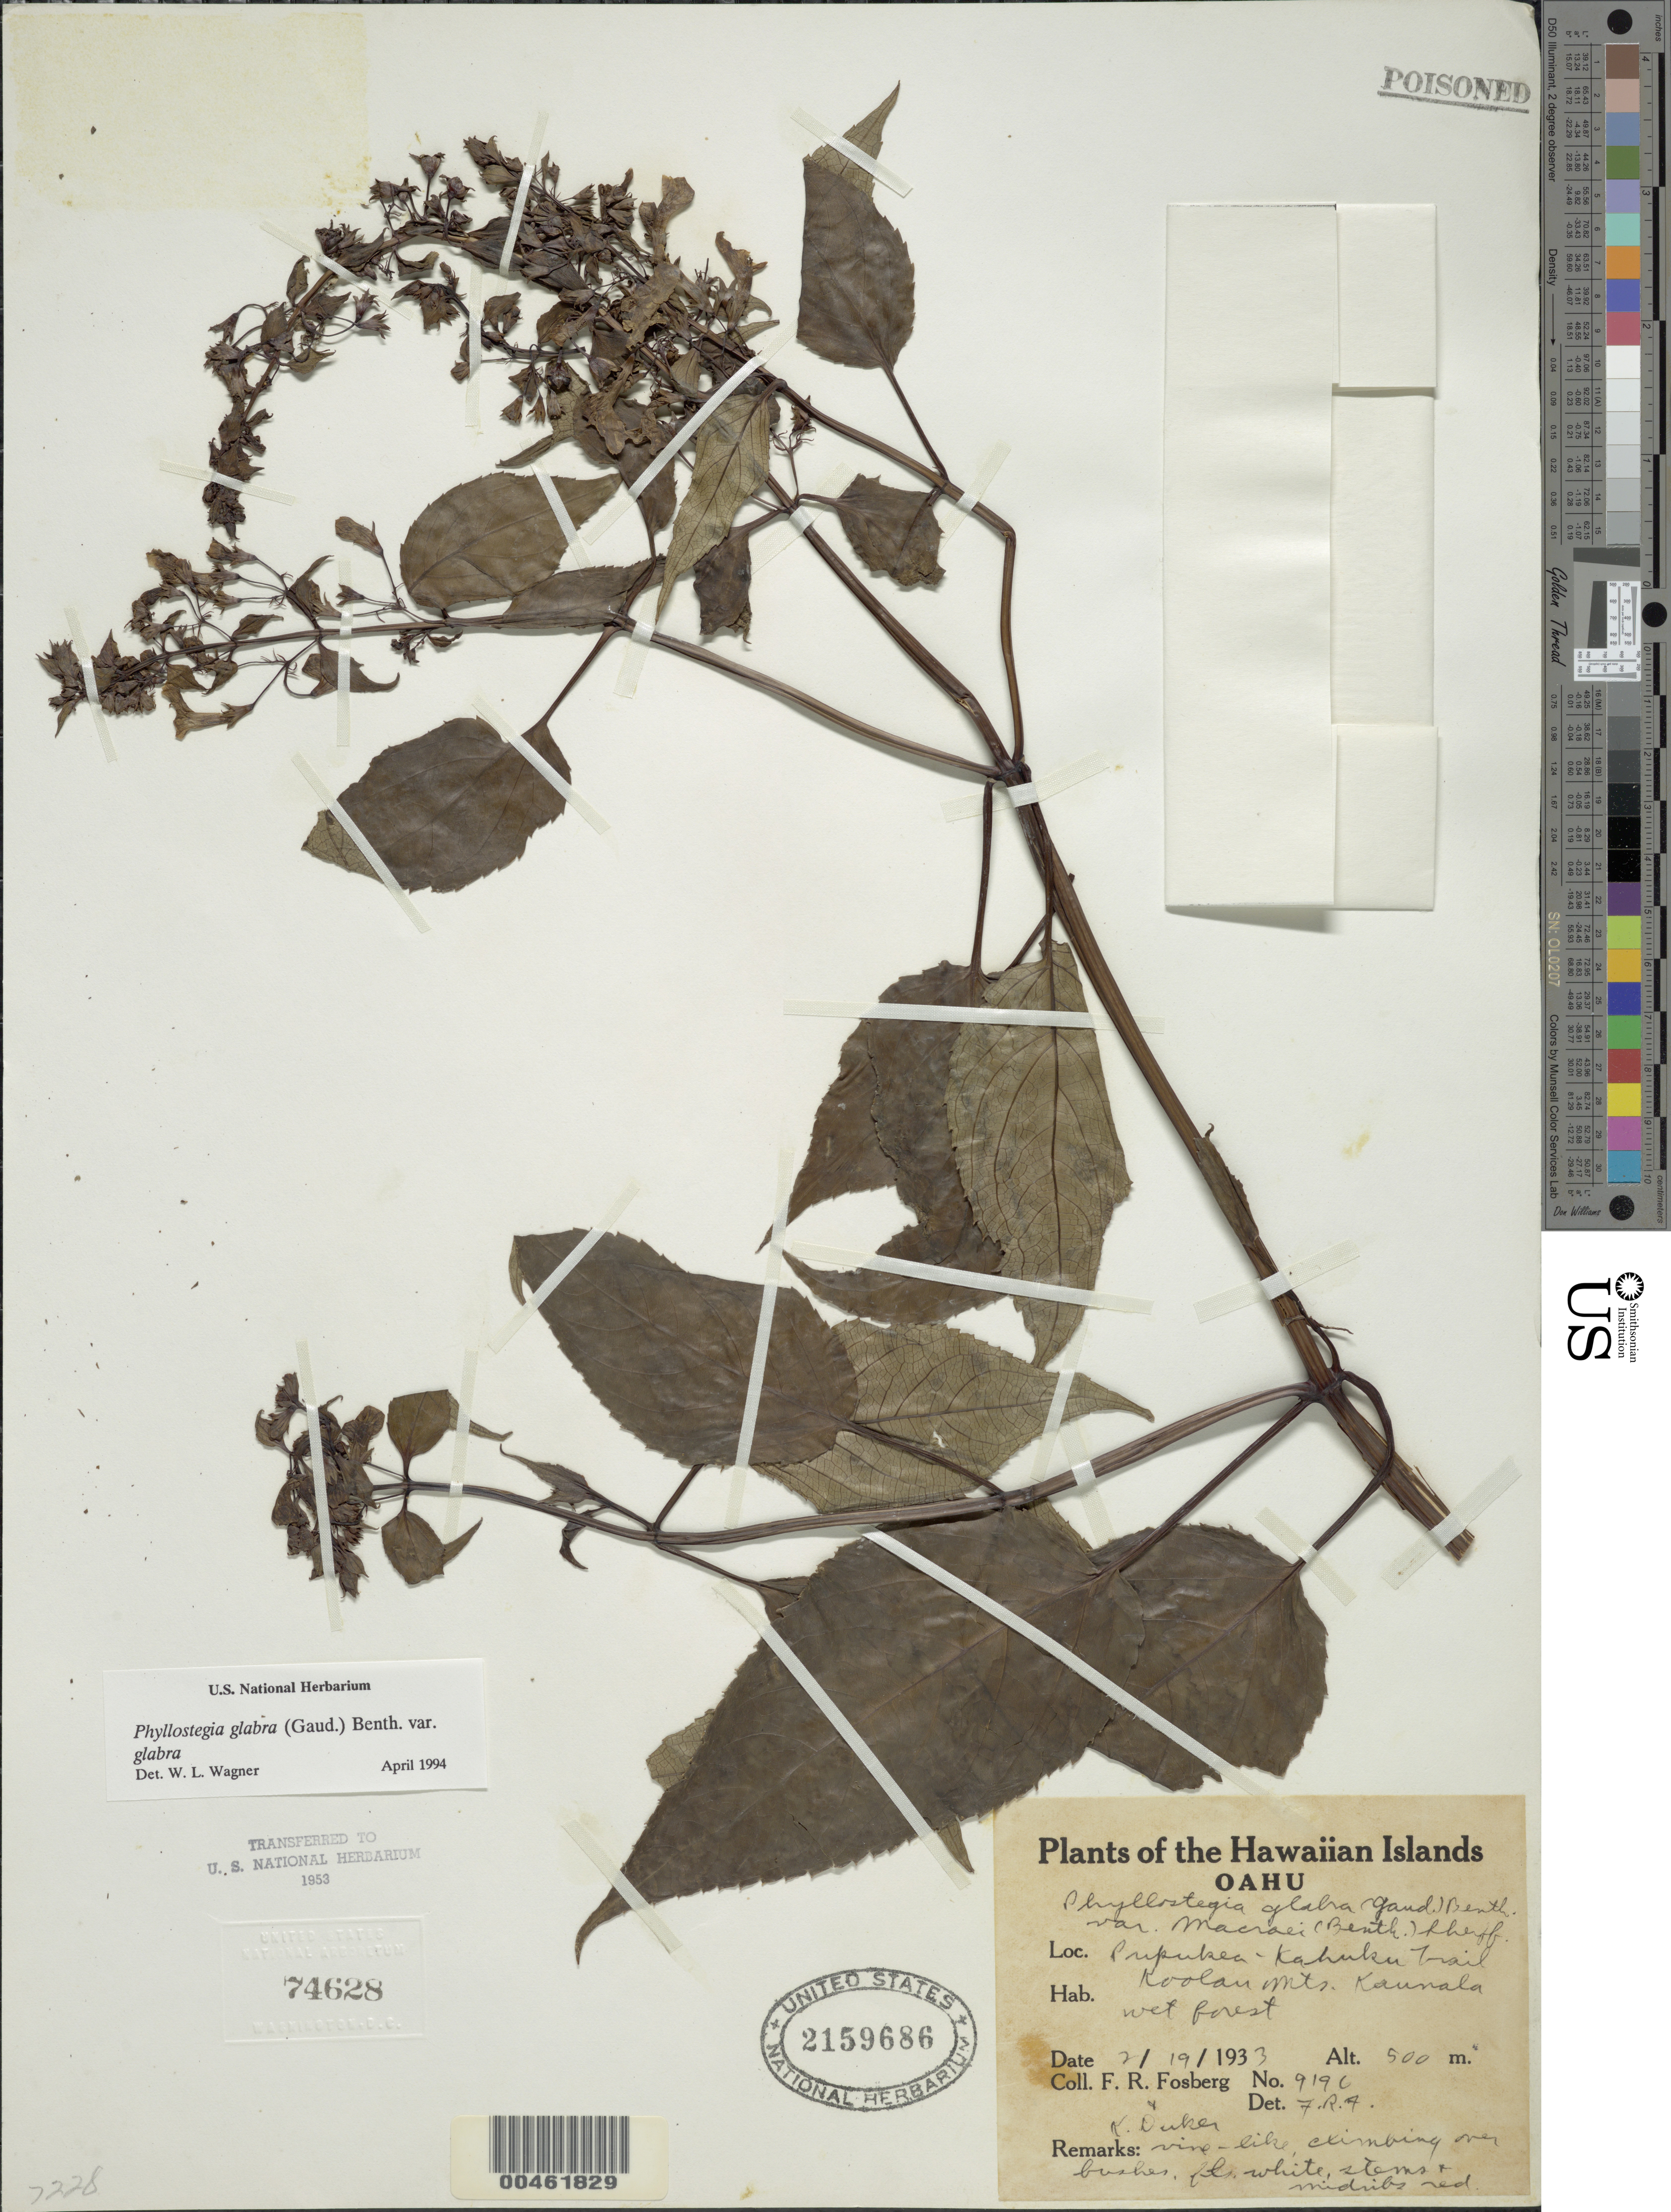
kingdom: Plantae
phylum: Tracheophyta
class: Magnoliopsida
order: Lamiales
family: Lamiaceae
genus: Phyllostegia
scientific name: Phyllostegia glabra var. glabra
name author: (Gaudich.) Benth.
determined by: Wagner, W. L., (BOT), Smithsonian Institution - National Museum of Natural History (UNITED STATES)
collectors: F. R. Fosberg & K. Duker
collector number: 9196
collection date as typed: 19 Feb 1933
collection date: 1933-02-19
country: United States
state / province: Hawaii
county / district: Honolulu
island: Oahu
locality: Pupukea-Kahuku Trail, Koolau Mountains, Kaunala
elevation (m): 500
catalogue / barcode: US 2159686